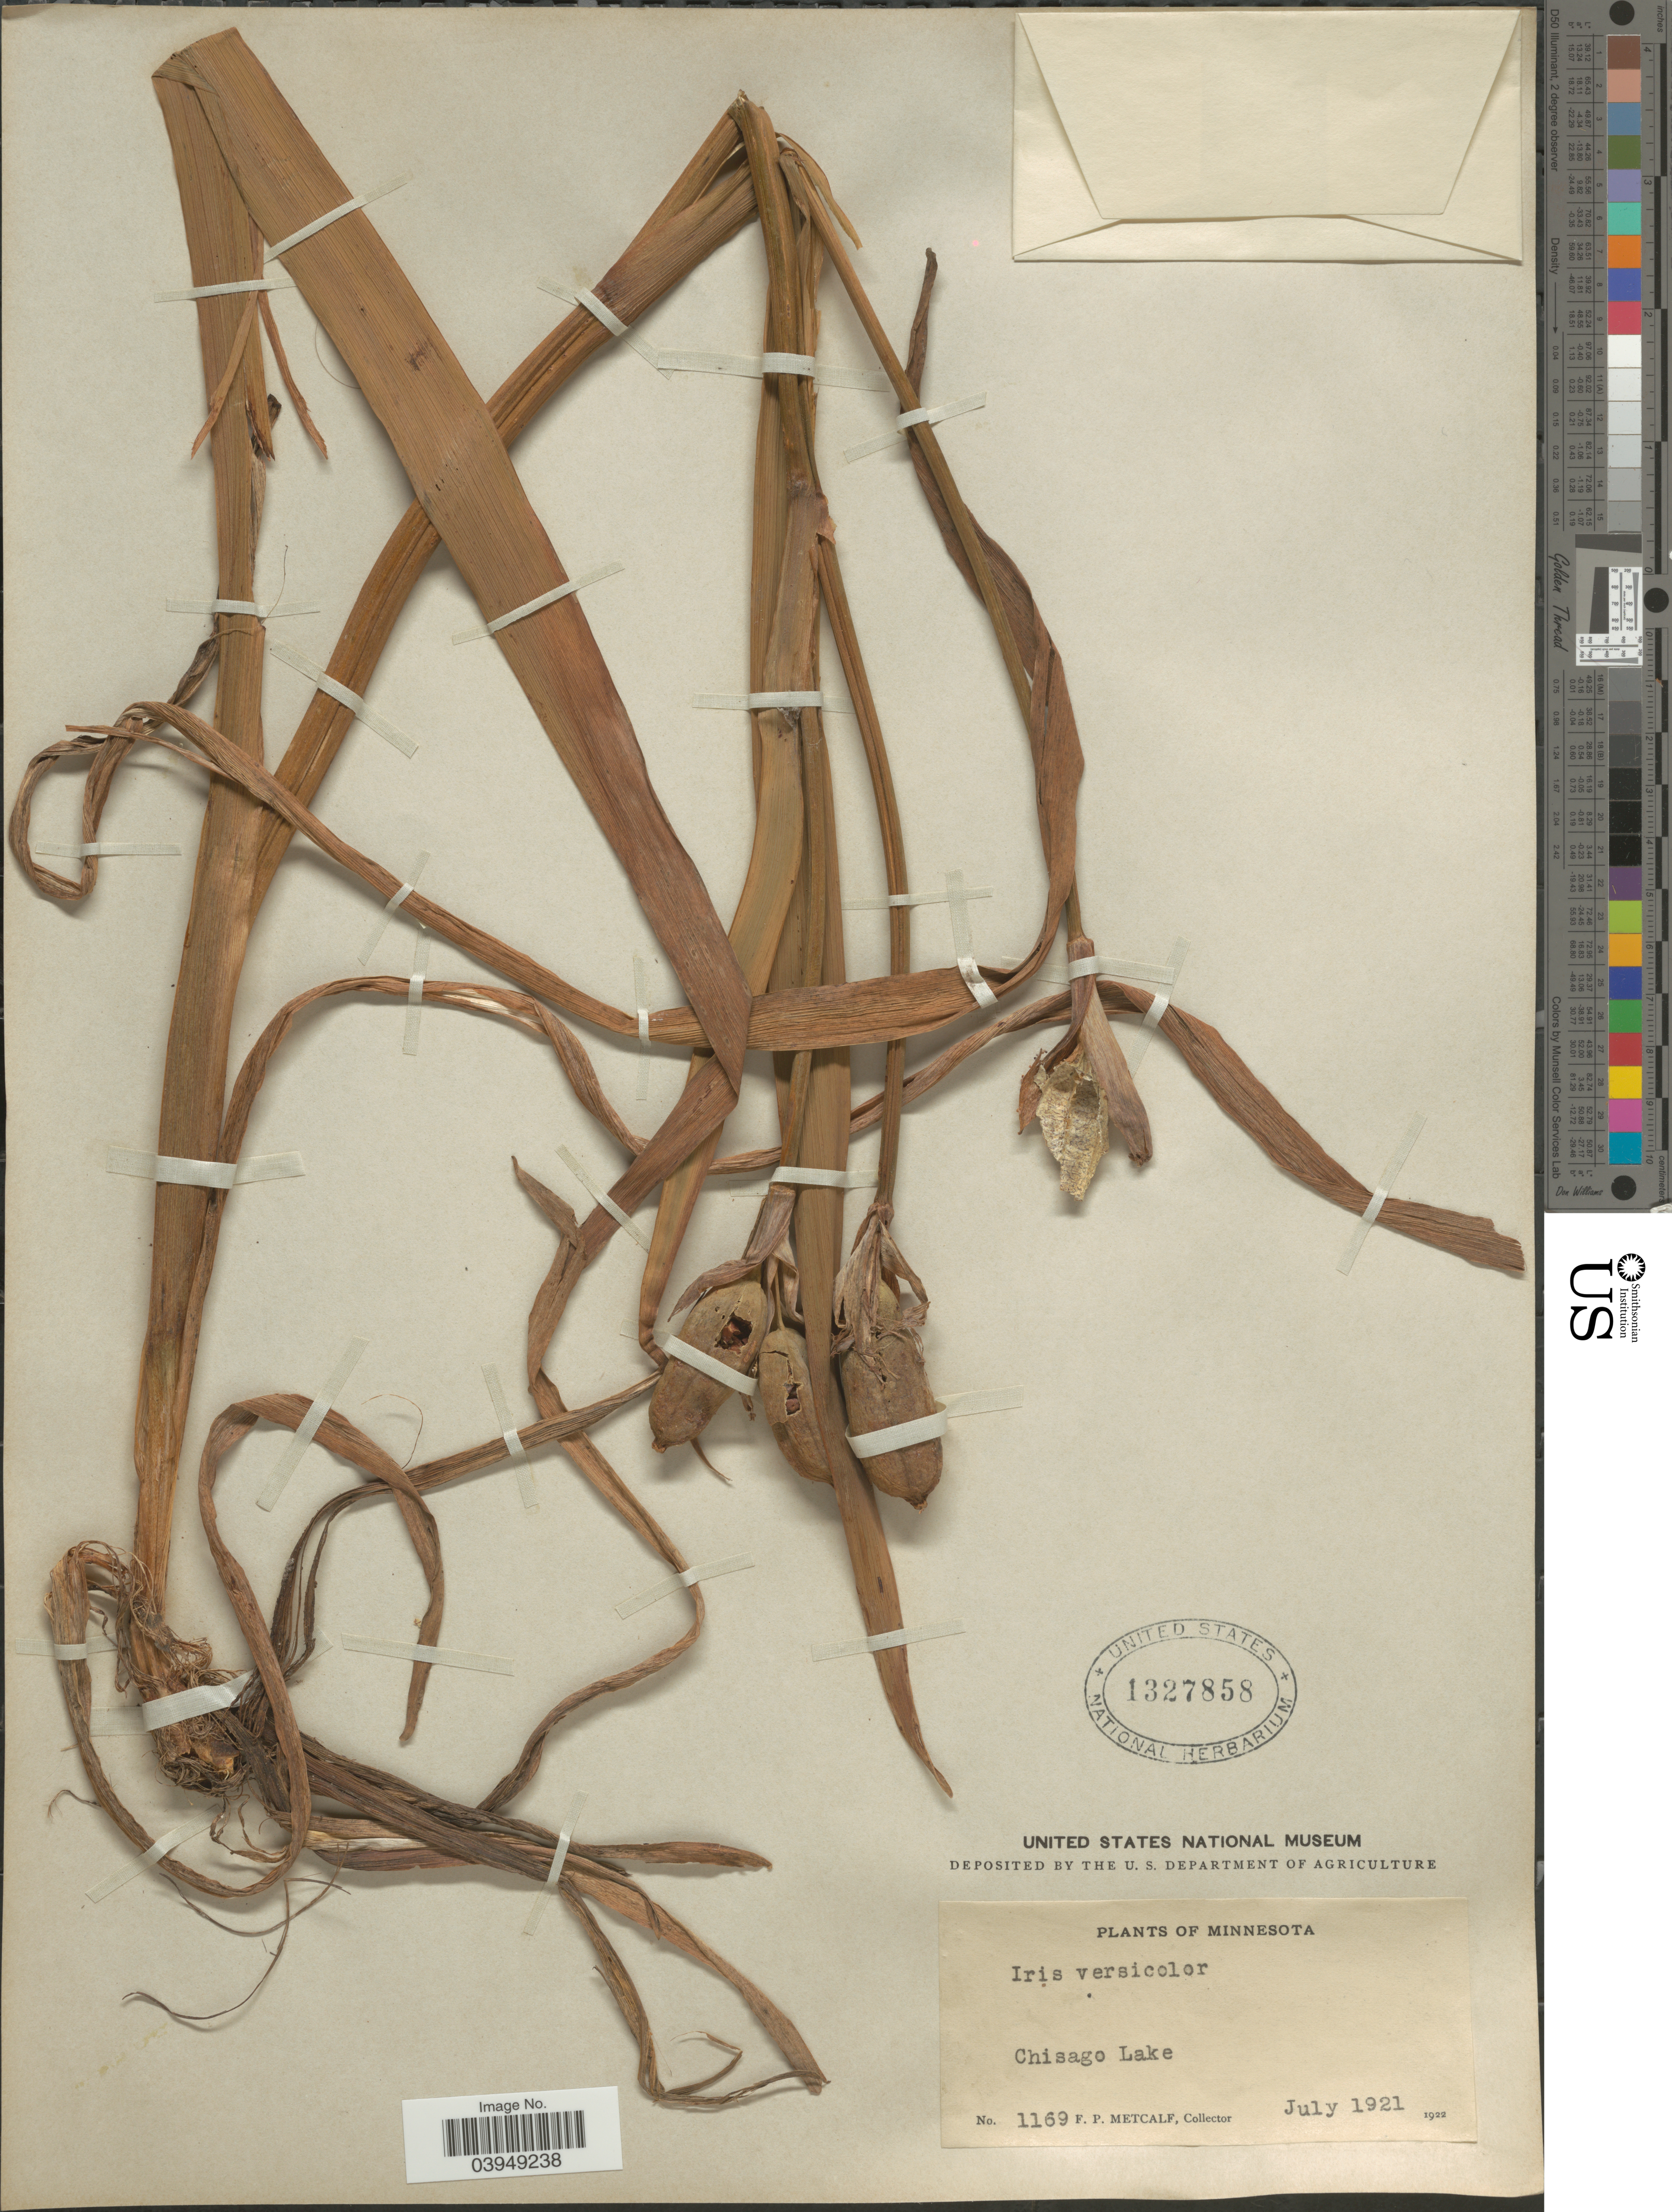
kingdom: Plantae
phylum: Tracheophyta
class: Liliopsida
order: Asparagales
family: Iridaceae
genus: Iris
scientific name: Iris versicolor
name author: L.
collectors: F. Metcalf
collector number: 1169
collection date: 1921-07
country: United States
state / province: Minnesota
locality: Chisago Lake.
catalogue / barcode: US 1327858